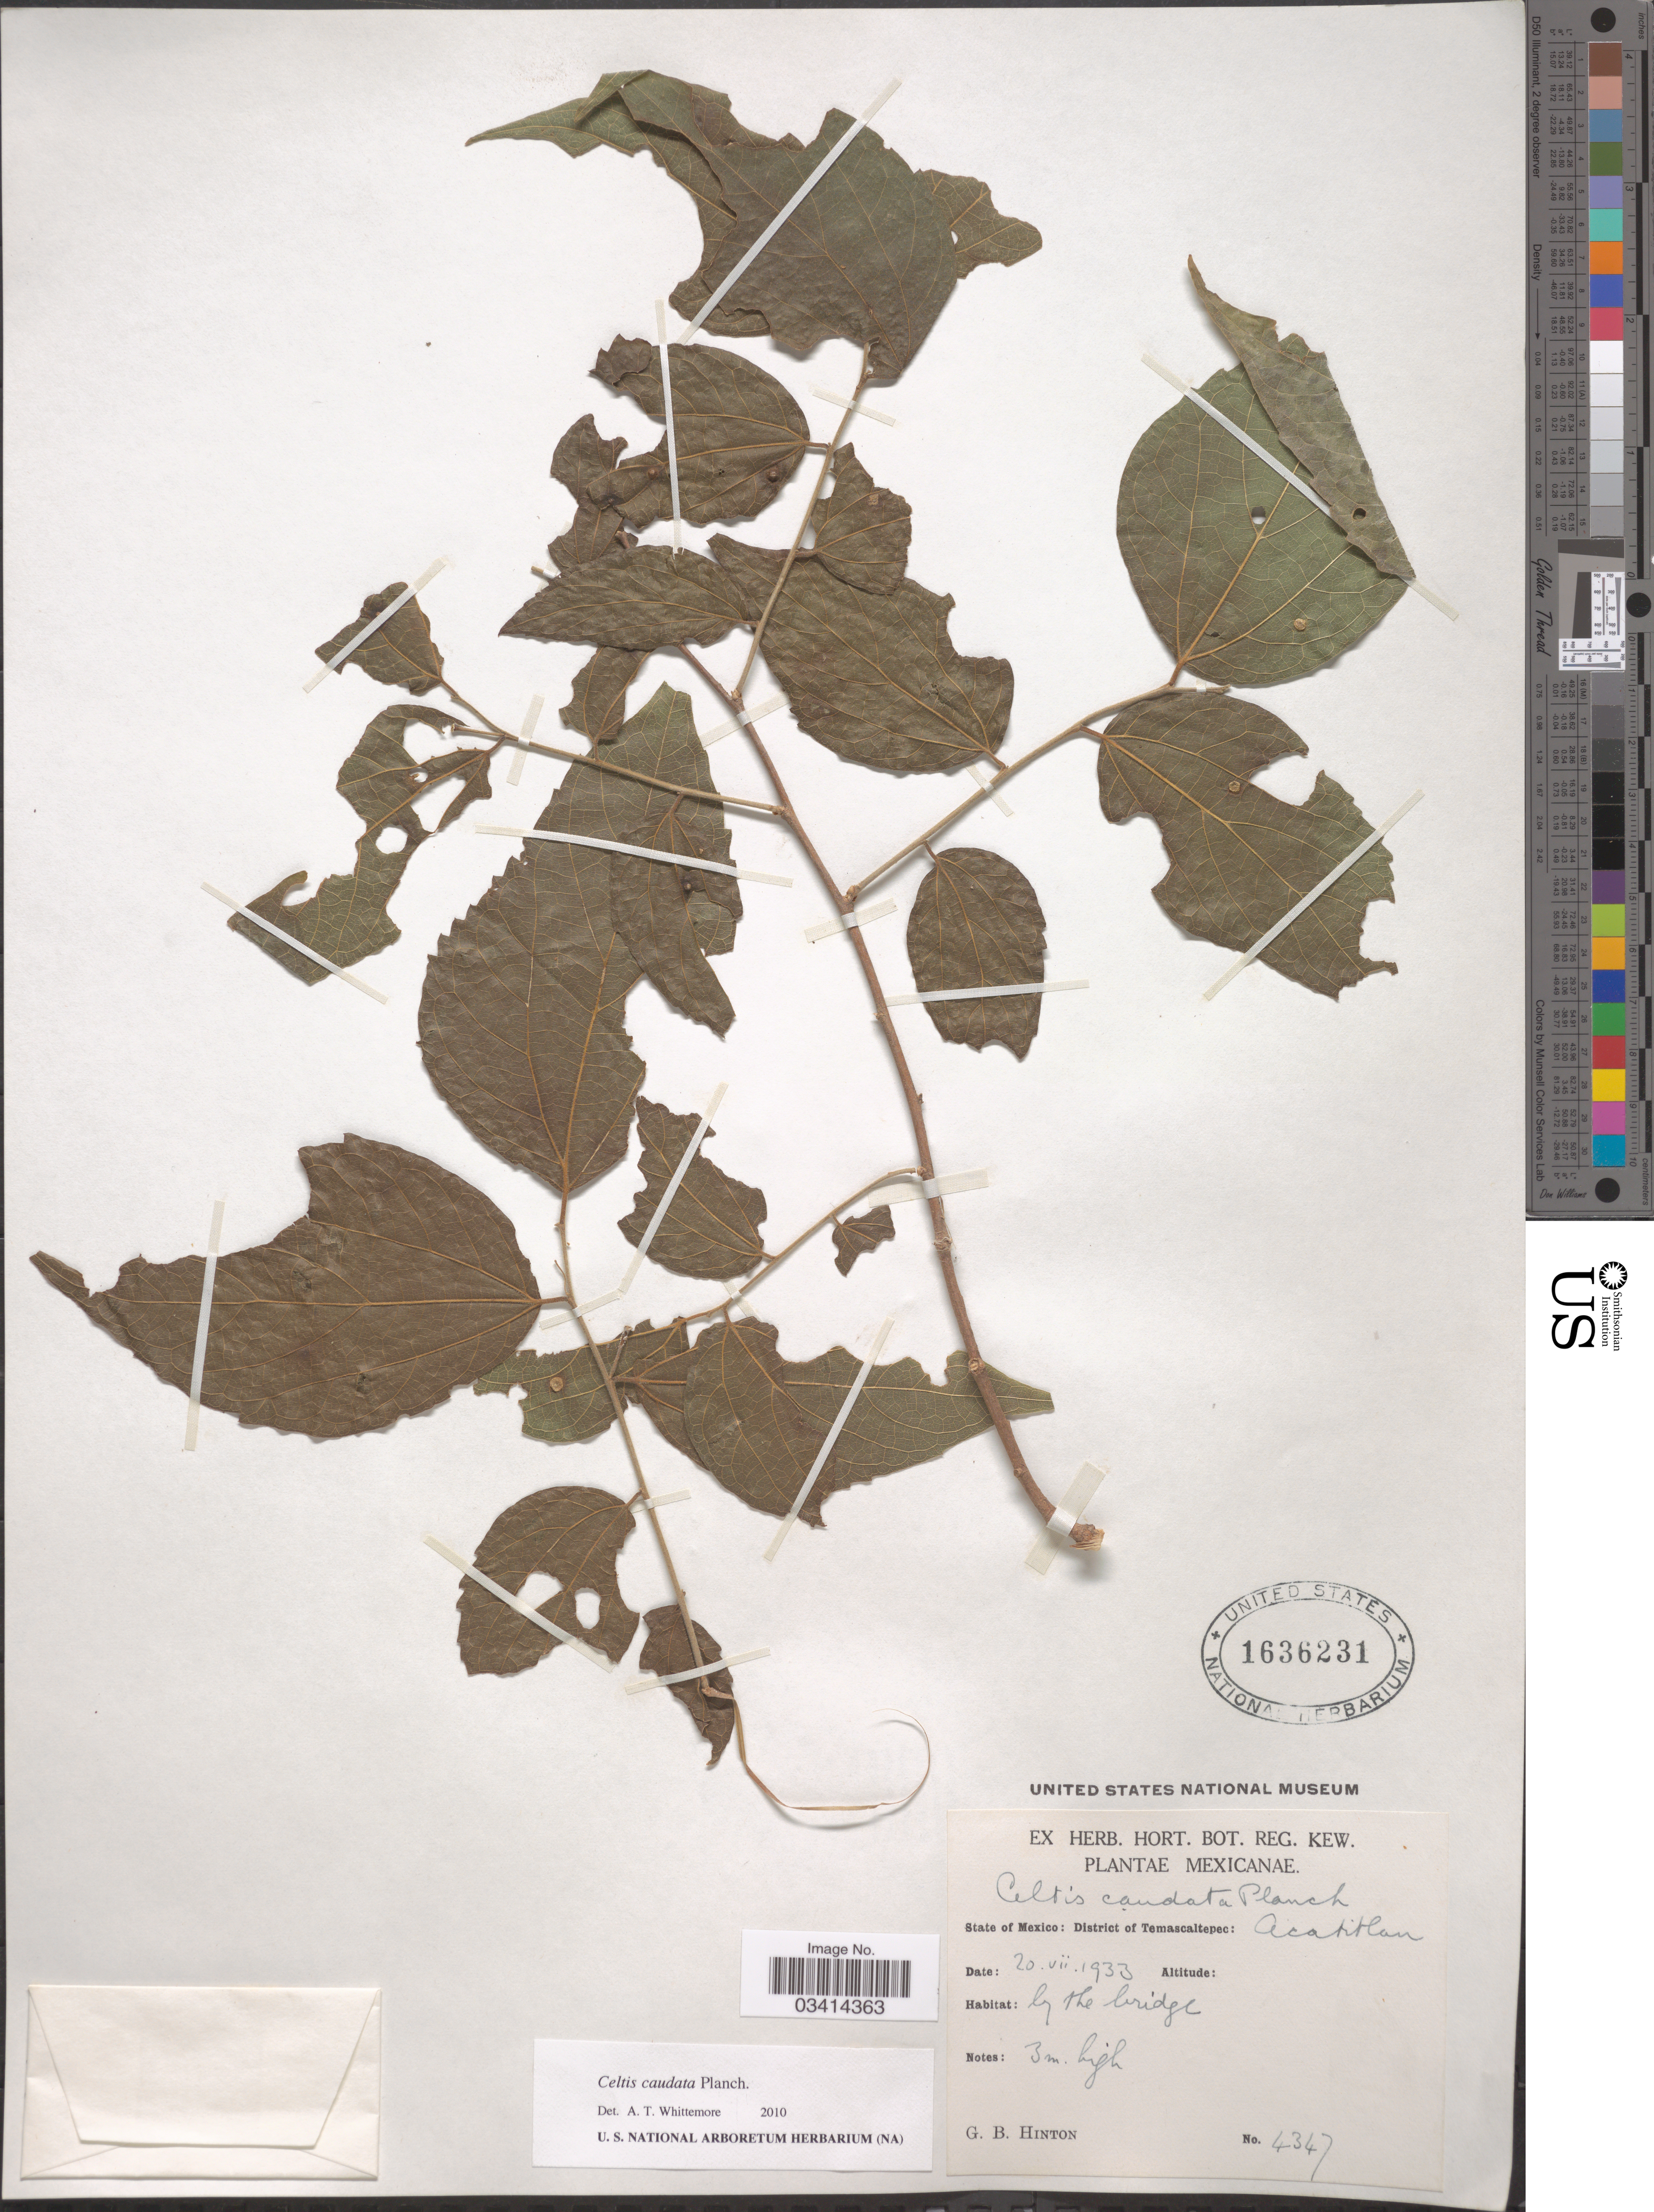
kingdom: Plantae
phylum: Tracheophyta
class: Magnoliopsida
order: Rosales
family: Cannabaceae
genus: Celtis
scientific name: Celtis caudata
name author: Planch.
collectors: G. B. Hinton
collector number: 4347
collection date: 1933-07-20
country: Mexico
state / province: México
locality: District of Temascaltepec. Acatitlan.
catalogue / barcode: US 1636231